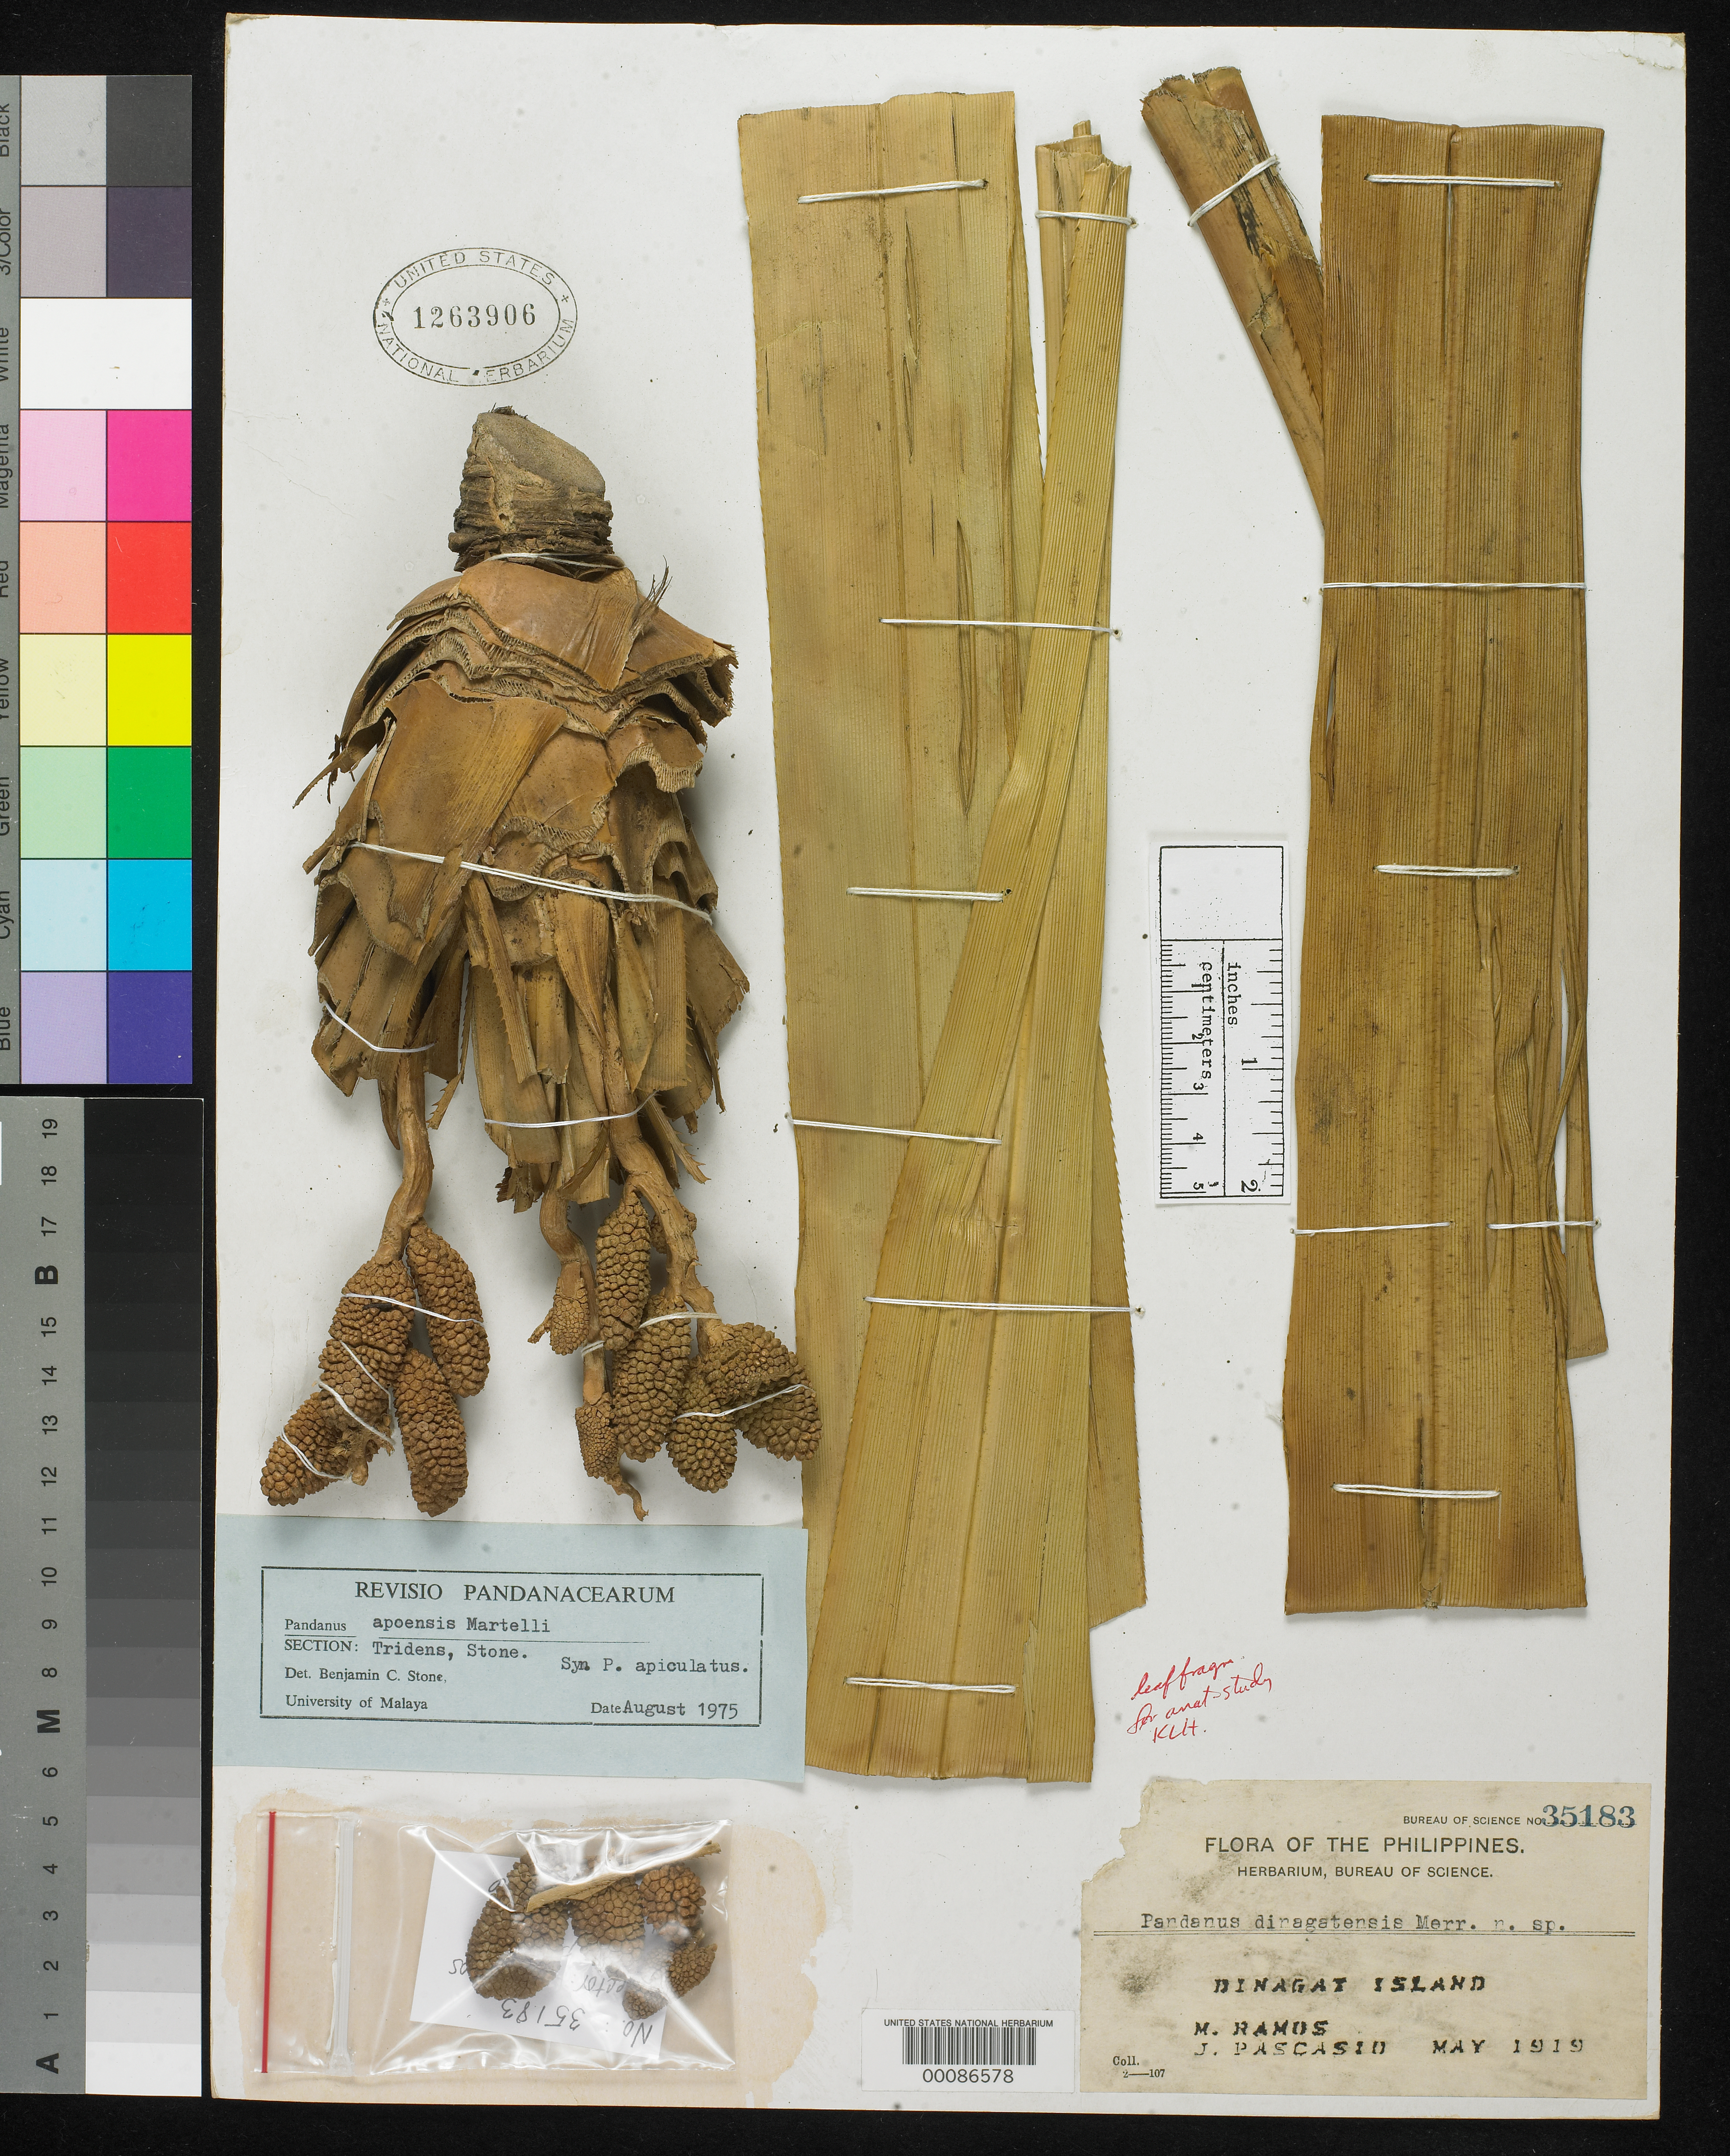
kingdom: Plantae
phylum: Tracheophyta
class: Liliopsida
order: Pandanales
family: Pandanaceae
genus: Pandanus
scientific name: Pandanus dinagatensis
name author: Merr.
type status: Isotype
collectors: M. Ramos & J. Pascasio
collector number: Bur. Sci. 35183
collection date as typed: May 1919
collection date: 1919-05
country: Philippines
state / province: Caraga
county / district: Surigao del Norte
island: Dinagat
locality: Dinagat Island.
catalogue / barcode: US 1263906